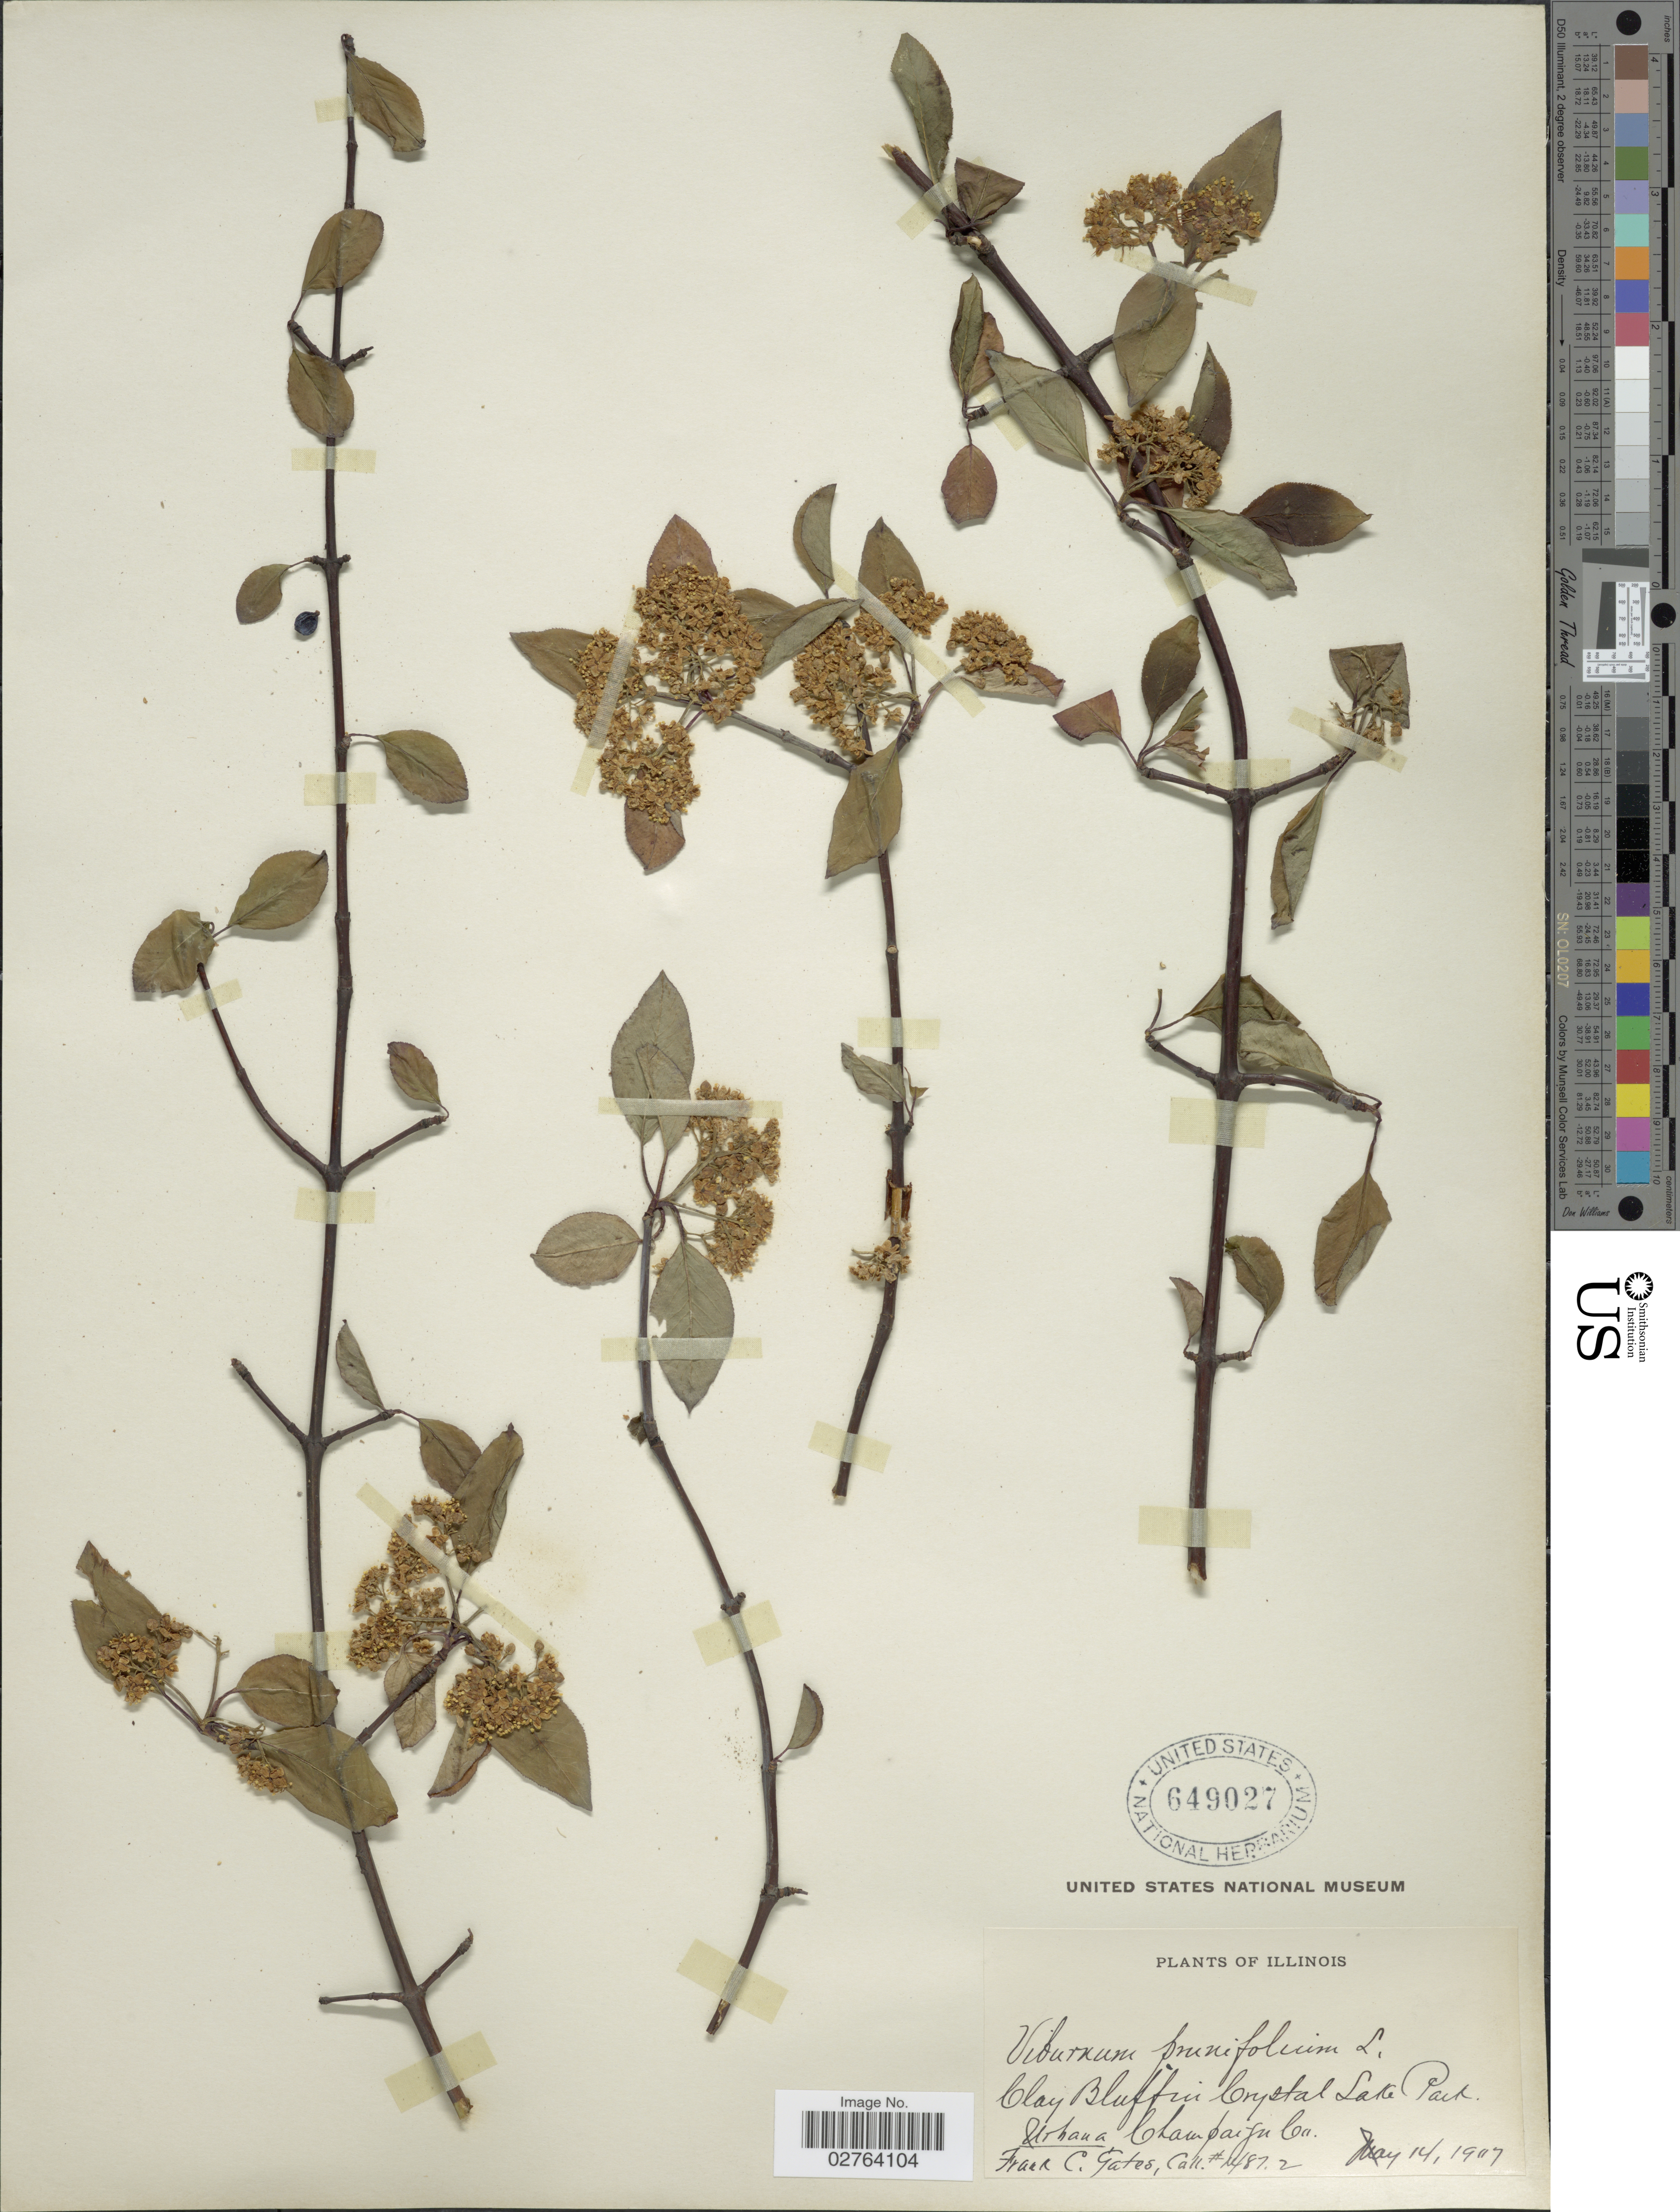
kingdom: Plantae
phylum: Tracheophyta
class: Magnoliopsida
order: Dipsacales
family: Viburnaceae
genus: Viburnum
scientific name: Viburnum prunifolium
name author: L.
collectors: F. C. Gates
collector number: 1487.2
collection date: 1907-05-14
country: United States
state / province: Illinois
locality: Clay Bluff in Crystal Lake Park. Urbana, Champaign Co.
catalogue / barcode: US 649027